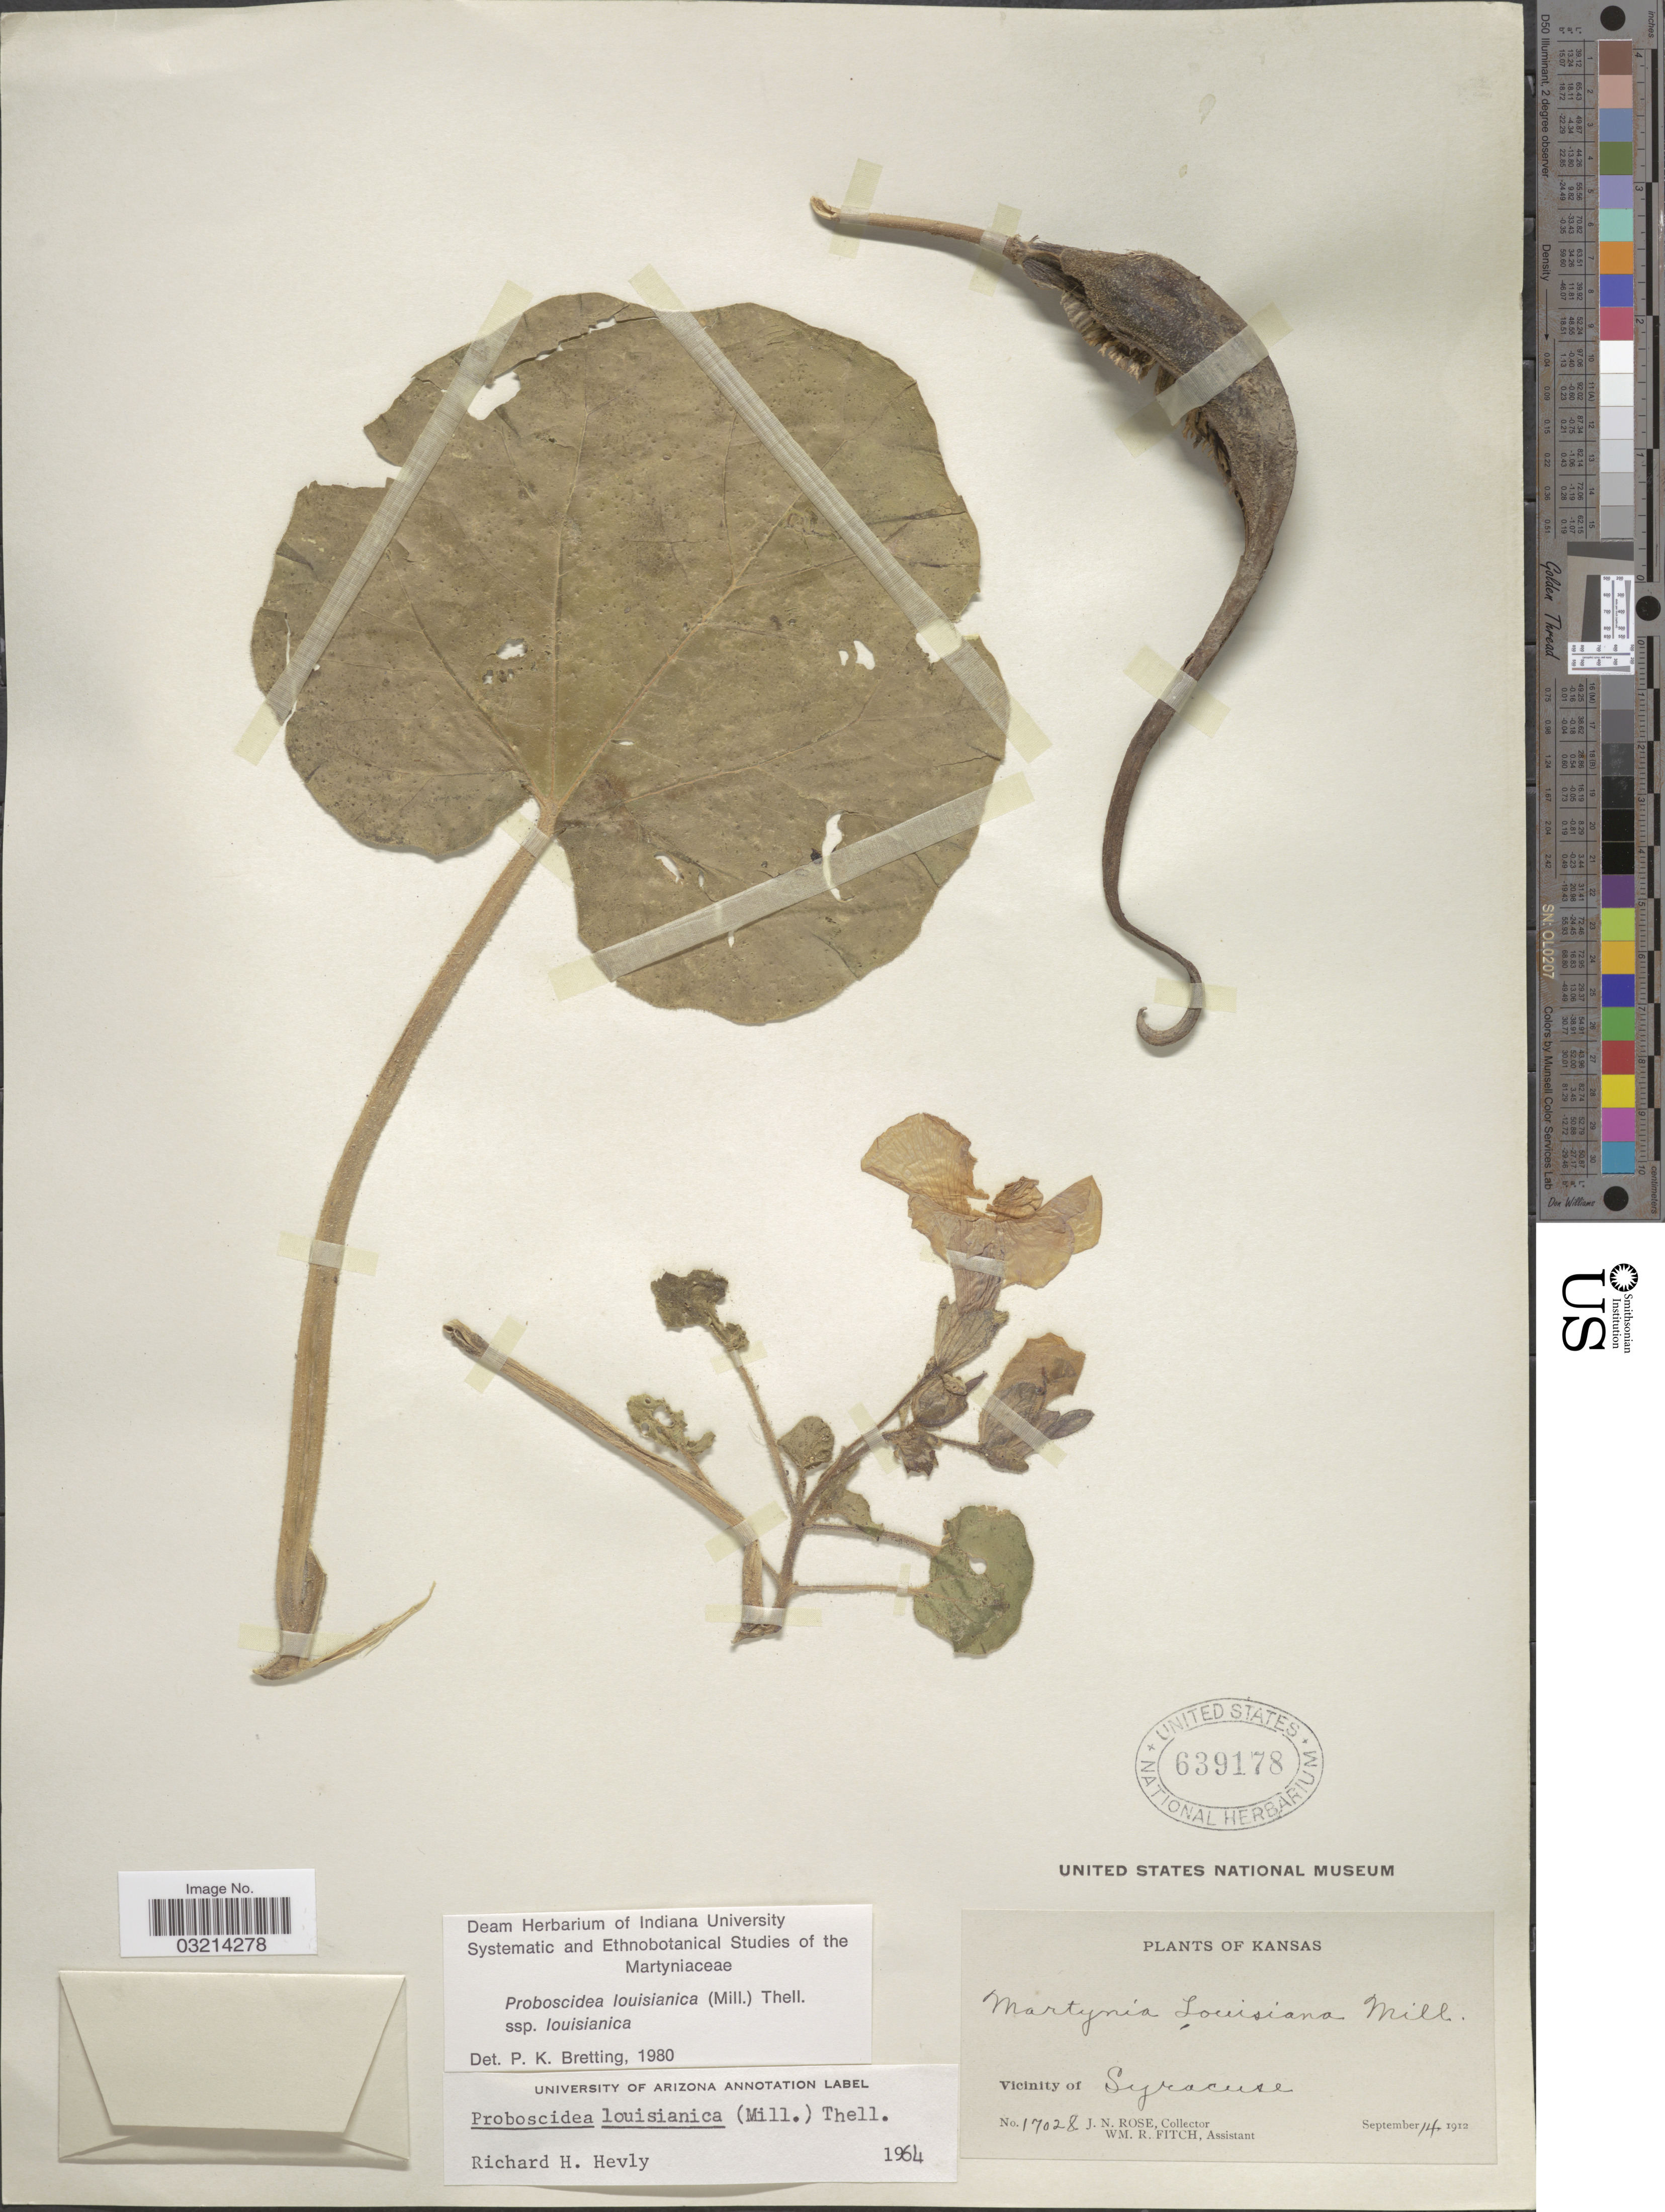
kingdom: Plantae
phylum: Tracheophyta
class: Magnoliopsida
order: Lamiales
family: Martyniaceae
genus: Proboscidea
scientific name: Proboscidea louisianica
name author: Thell.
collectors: J. N. Rose & W. R. Fitch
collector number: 17028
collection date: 1912-09-14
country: United States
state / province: Kansas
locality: Vicinity of Syracuse.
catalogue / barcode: US 639178